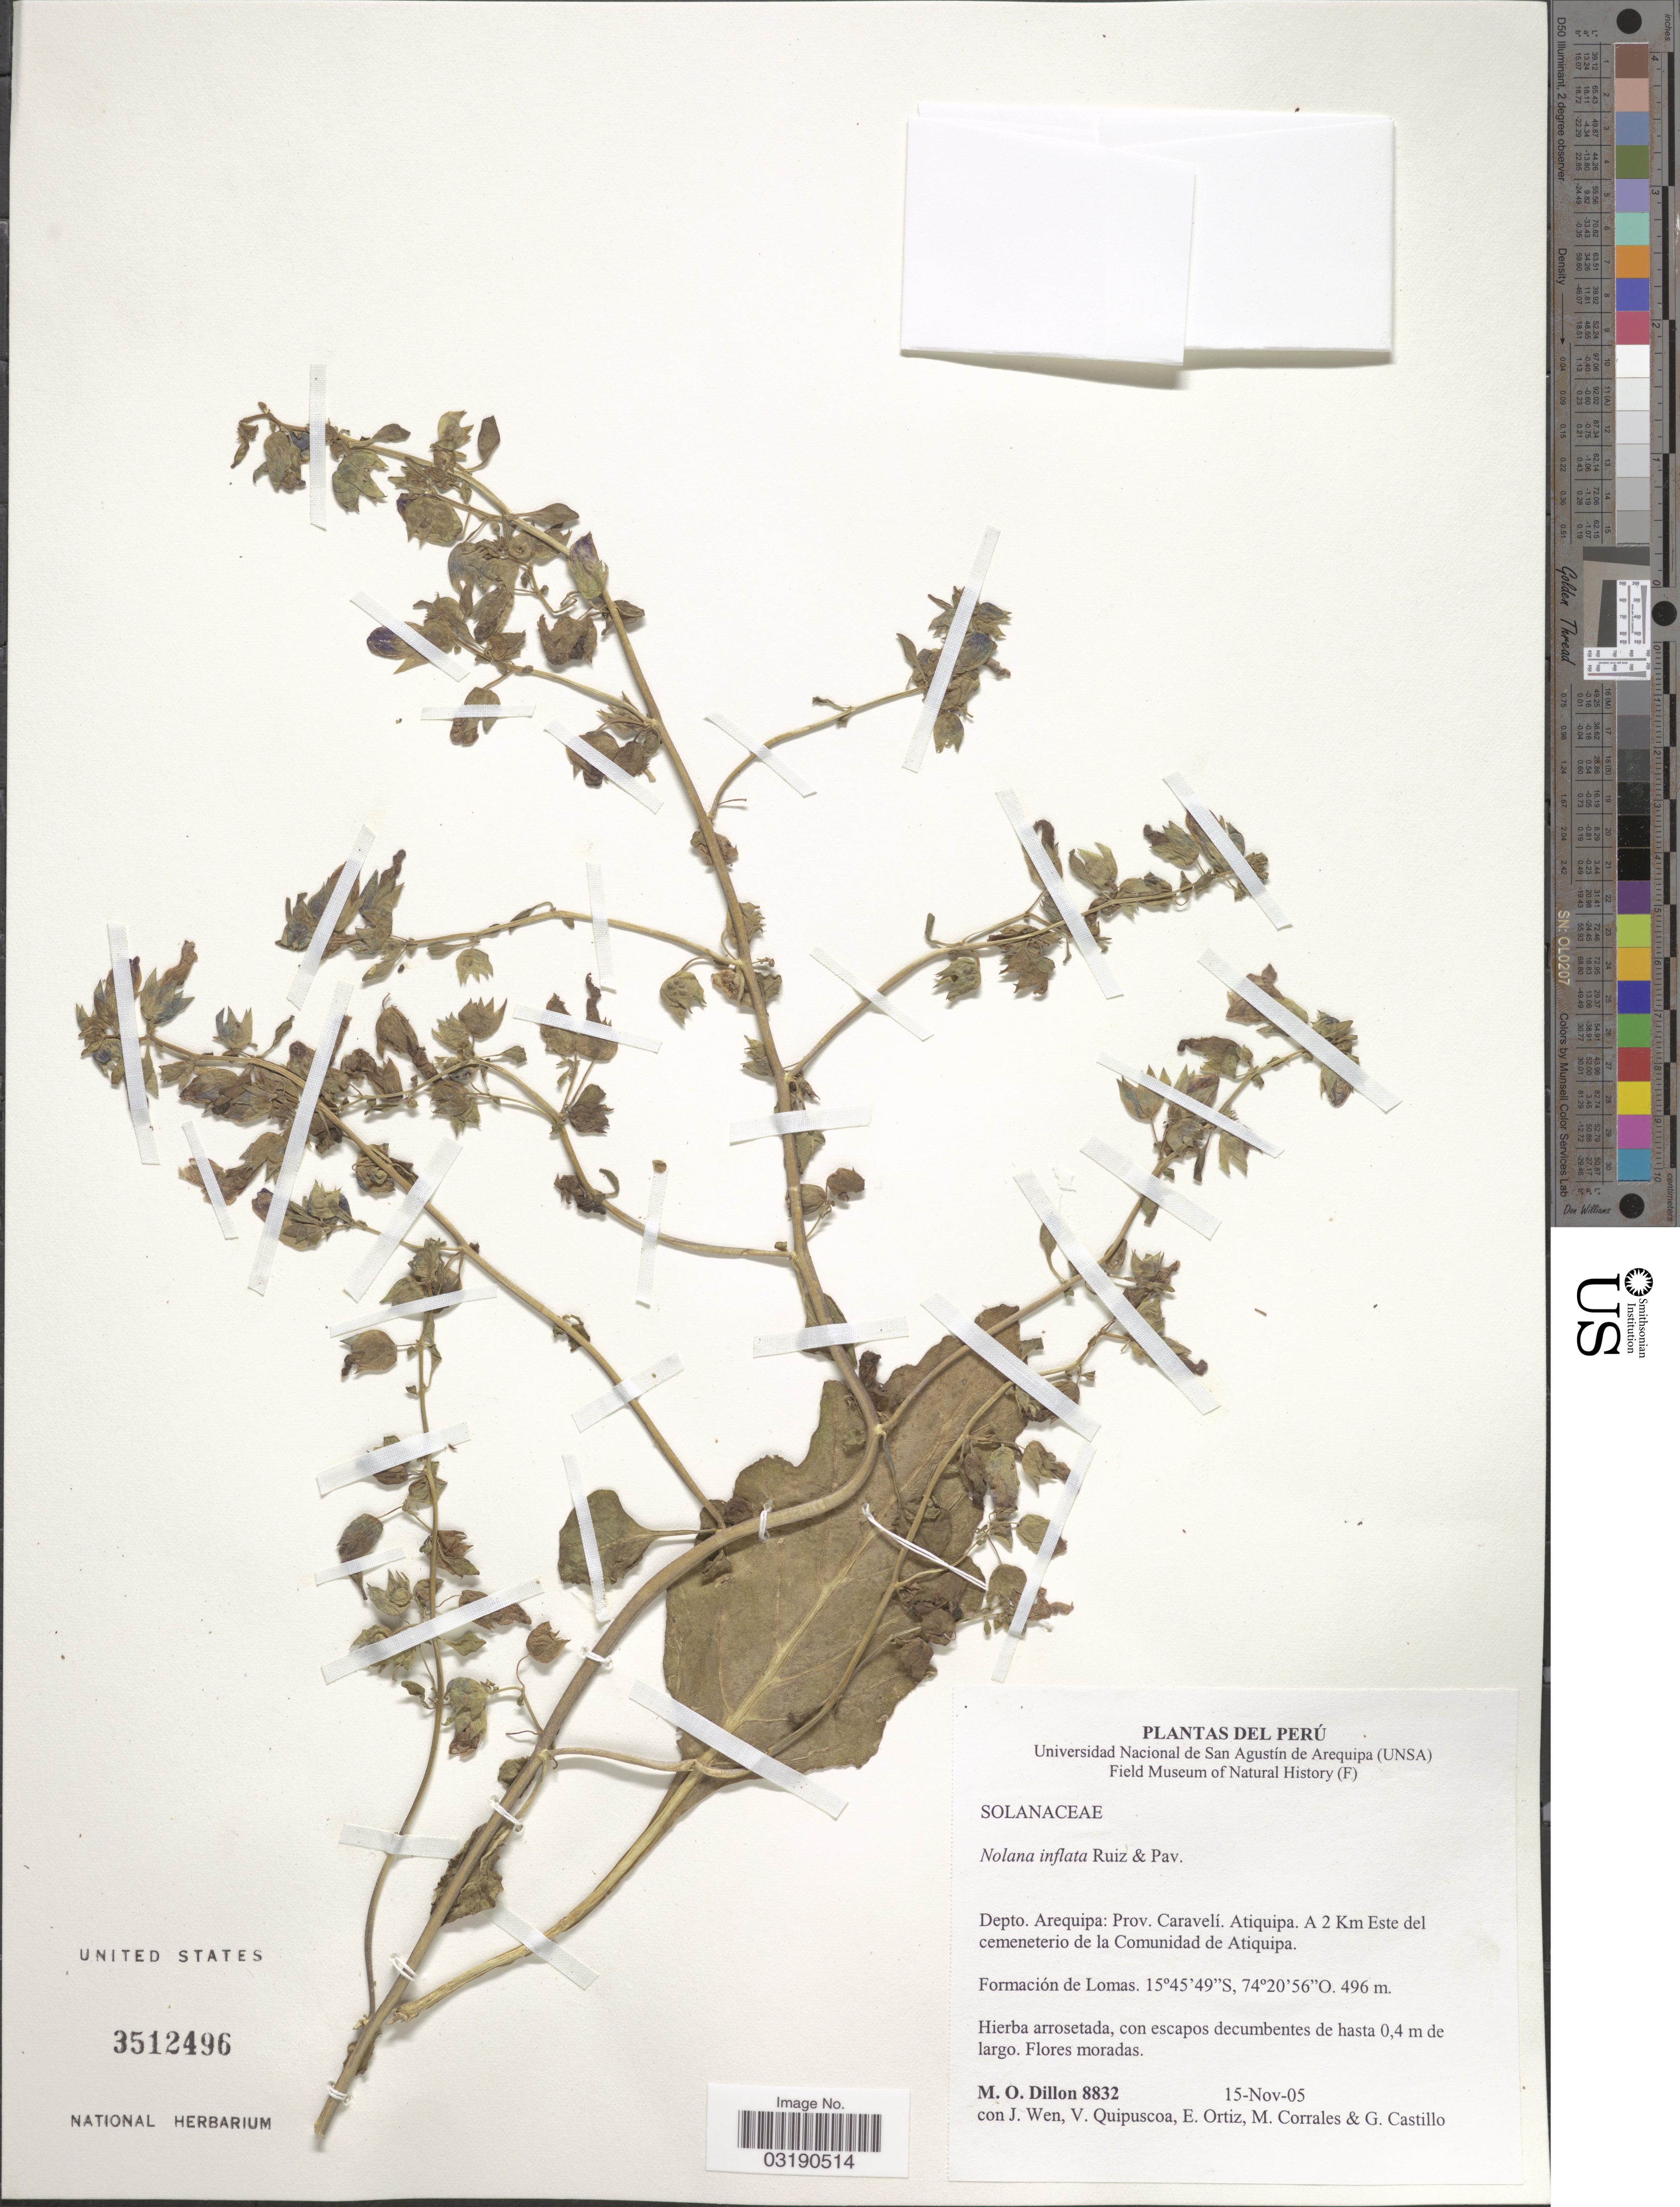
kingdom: Plantae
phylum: Tracheophyta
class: Magnoliopsida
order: Solanales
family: Solanaceae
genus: Nolana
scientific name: Nolana inflata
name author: (Pav.) Ruiz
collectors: M. O. Dillon, J. Wen, V. Quipuscoa, E. Ortiz & et al.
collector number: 8832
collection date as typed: Transcribed d/m/y: 15/11/5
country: Peru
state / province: Arequipa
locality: Depto. Arequipa: Prov. Caravelí, Atiquipa, A 2 Km Este del cemeneterio de la Comunidad de Atiquipa.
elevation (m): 496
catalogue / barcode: US 3512496